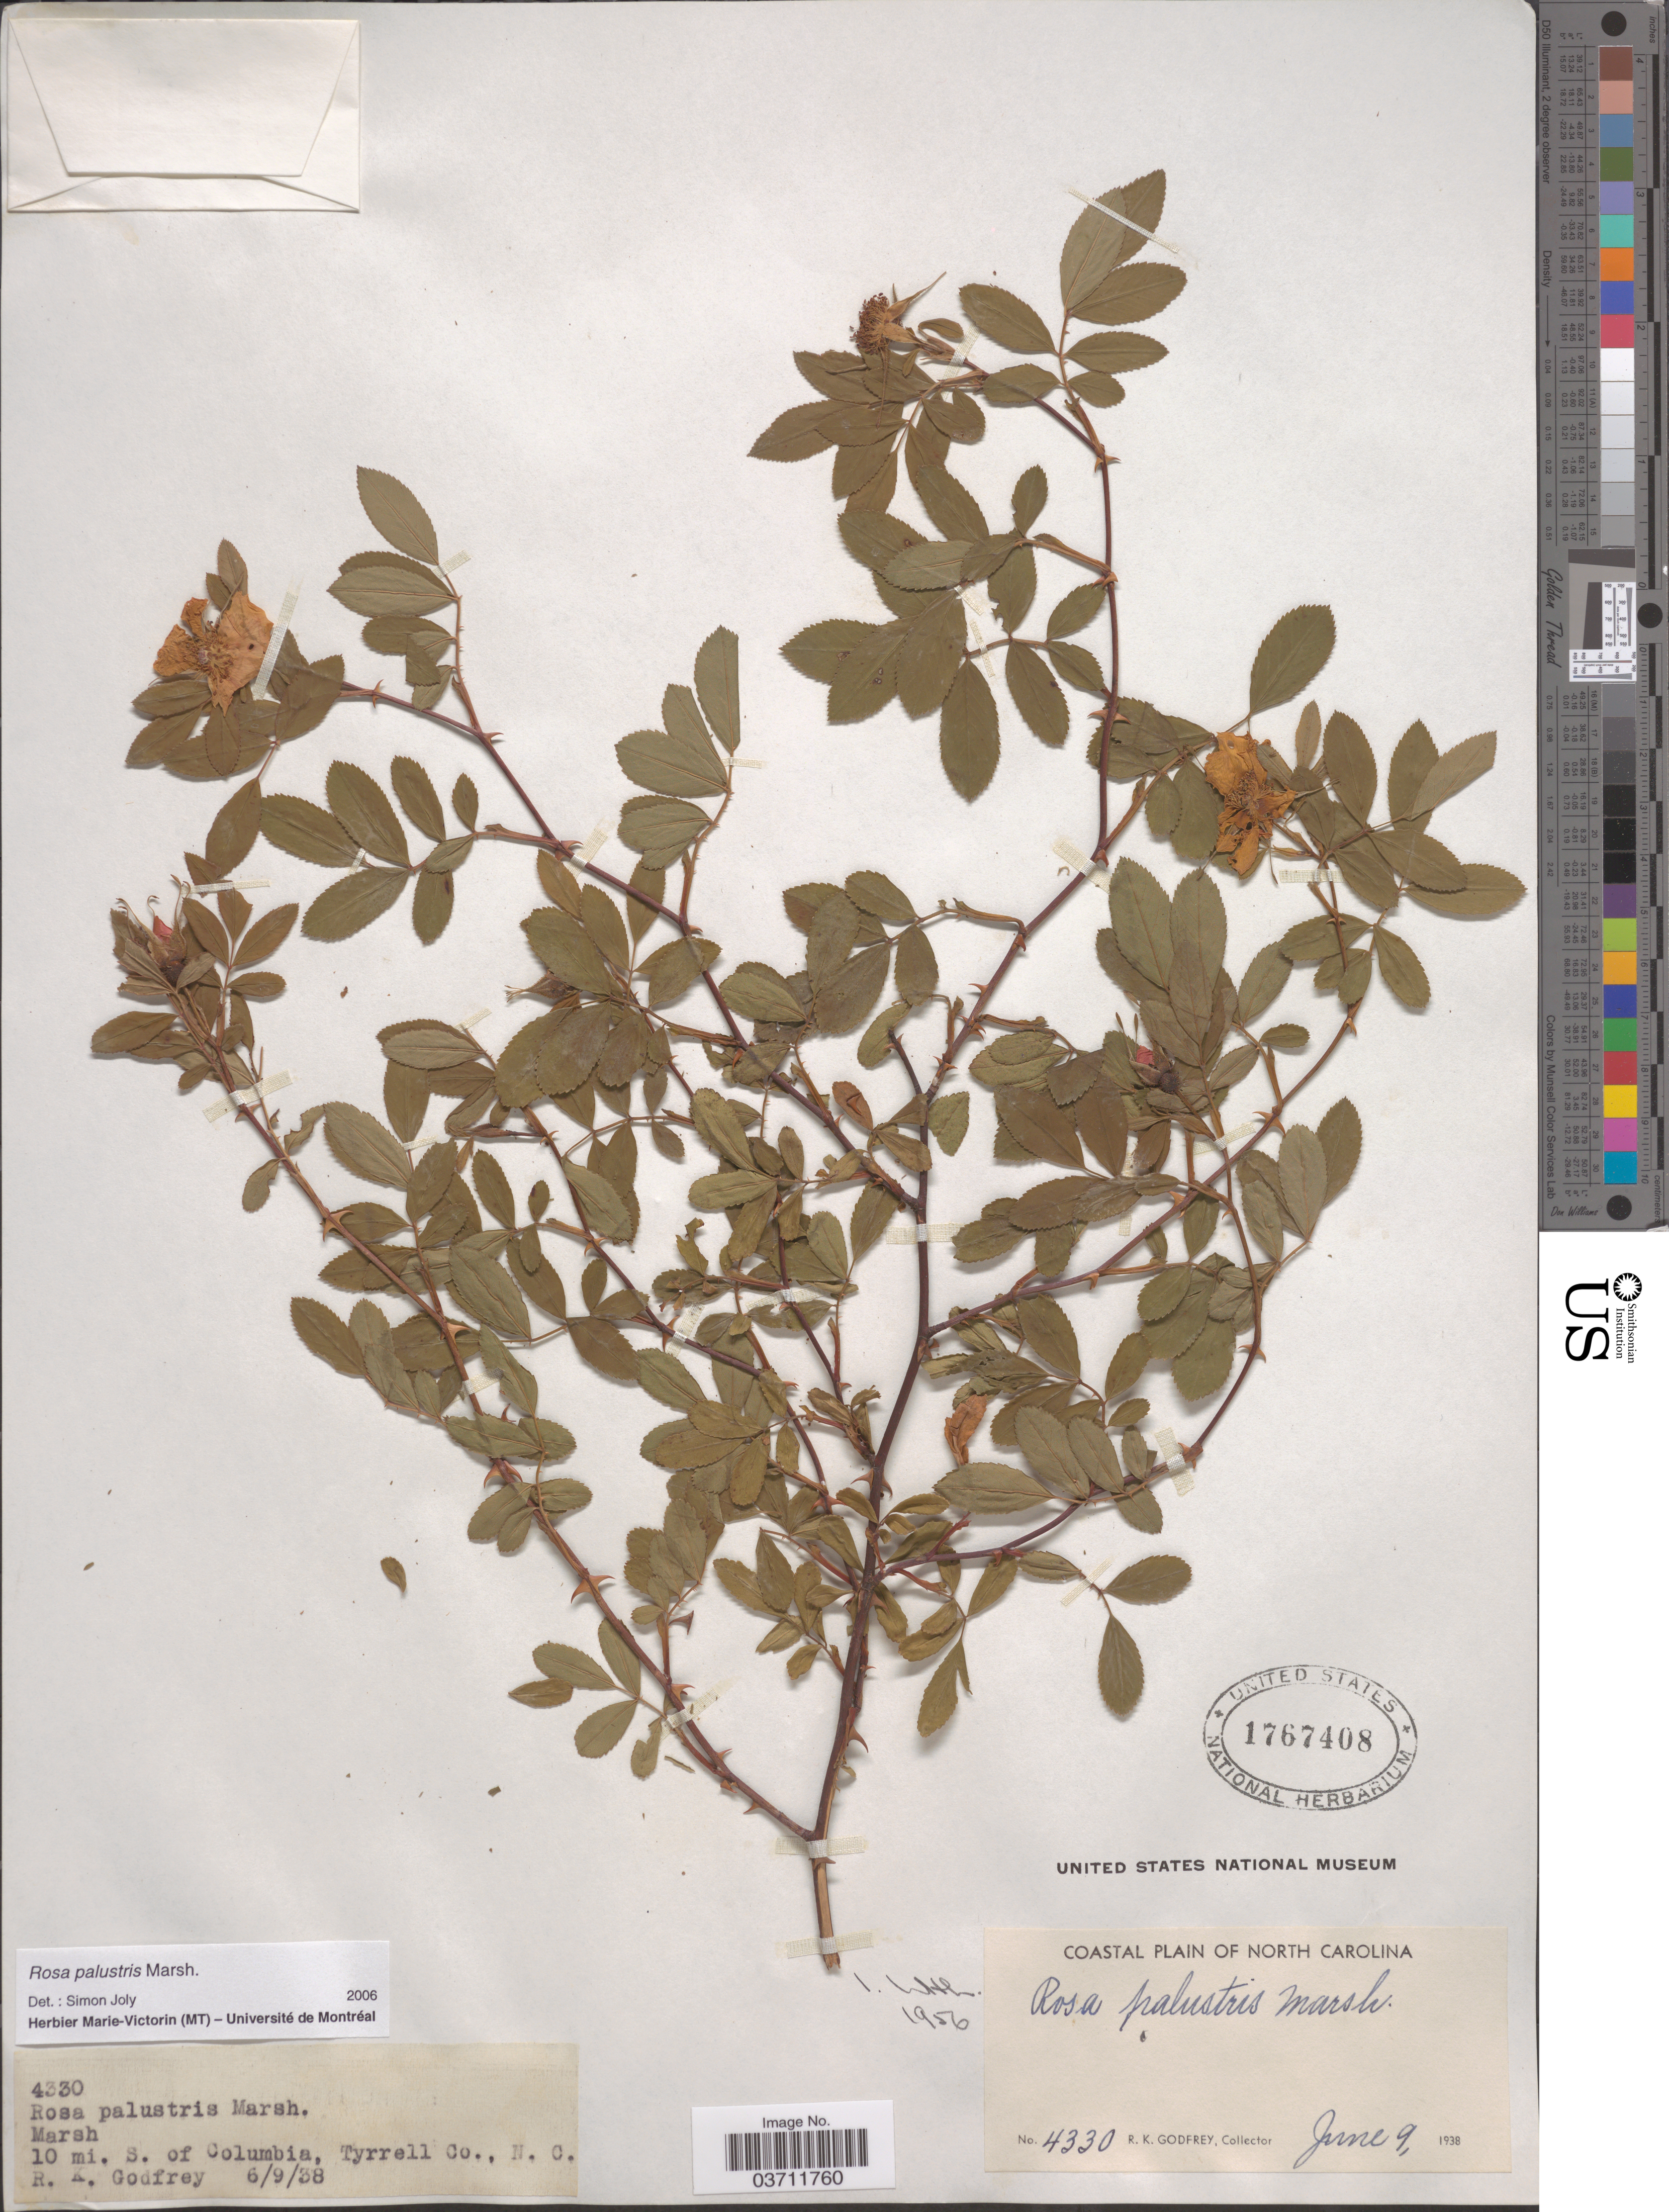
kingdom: Plantae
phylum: Tracheophyta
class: Magnoliopsida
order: Rosales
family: Rosaceae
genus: Rosa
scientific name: Rosa palustris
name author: Marshall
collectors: R. K. Godfrey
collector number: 4330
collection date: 1938-06-09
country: United States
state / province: North Carolina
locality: Coastal Plain of North Carolina. 10 mi. S. of Columbia, Tyrrell Co.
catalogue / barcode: US 1767408